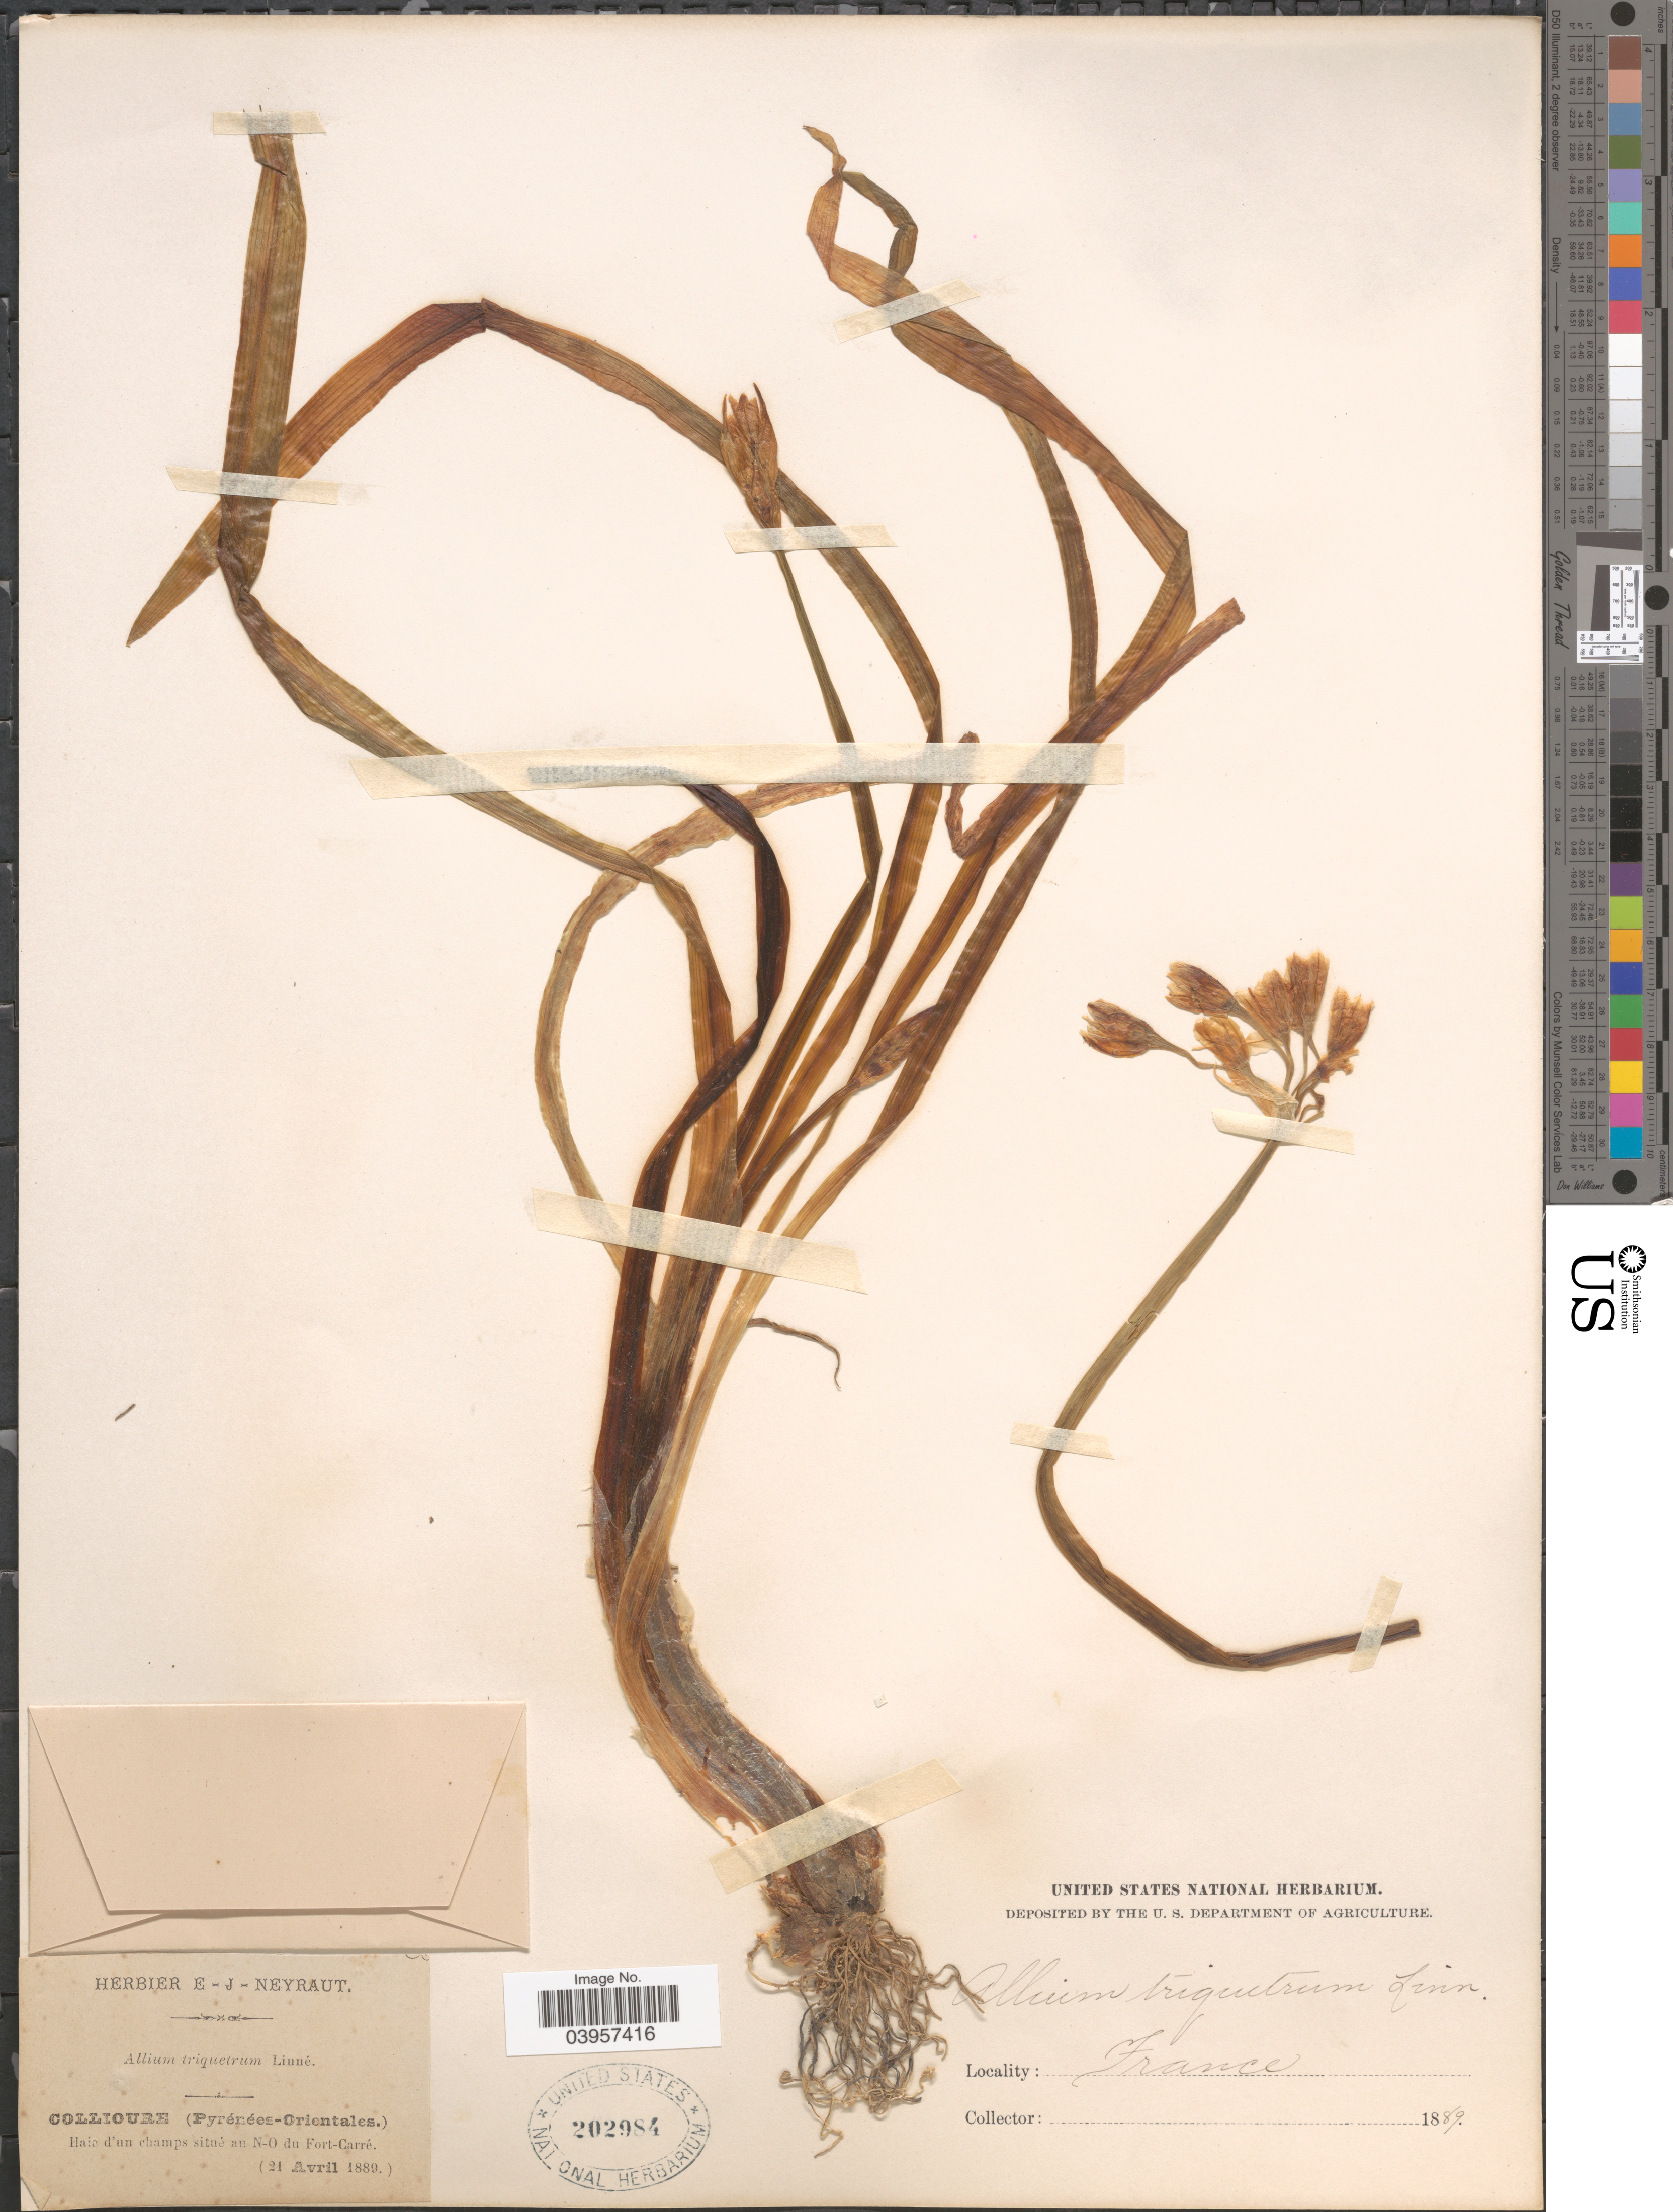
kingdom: Plantae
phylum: Tracheophyta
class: Liliopsida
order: Asparagales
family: Amaryllidaceae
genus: Allium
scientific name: Allium triquetrum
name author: L.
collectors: ex herb. E. J. Neyraut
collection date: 1889-04-21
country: France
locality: Collioure (Pyrénées-Orientales.). Haie d'un champs situé au N-O du Fort-Carré.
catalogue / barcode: US 202984